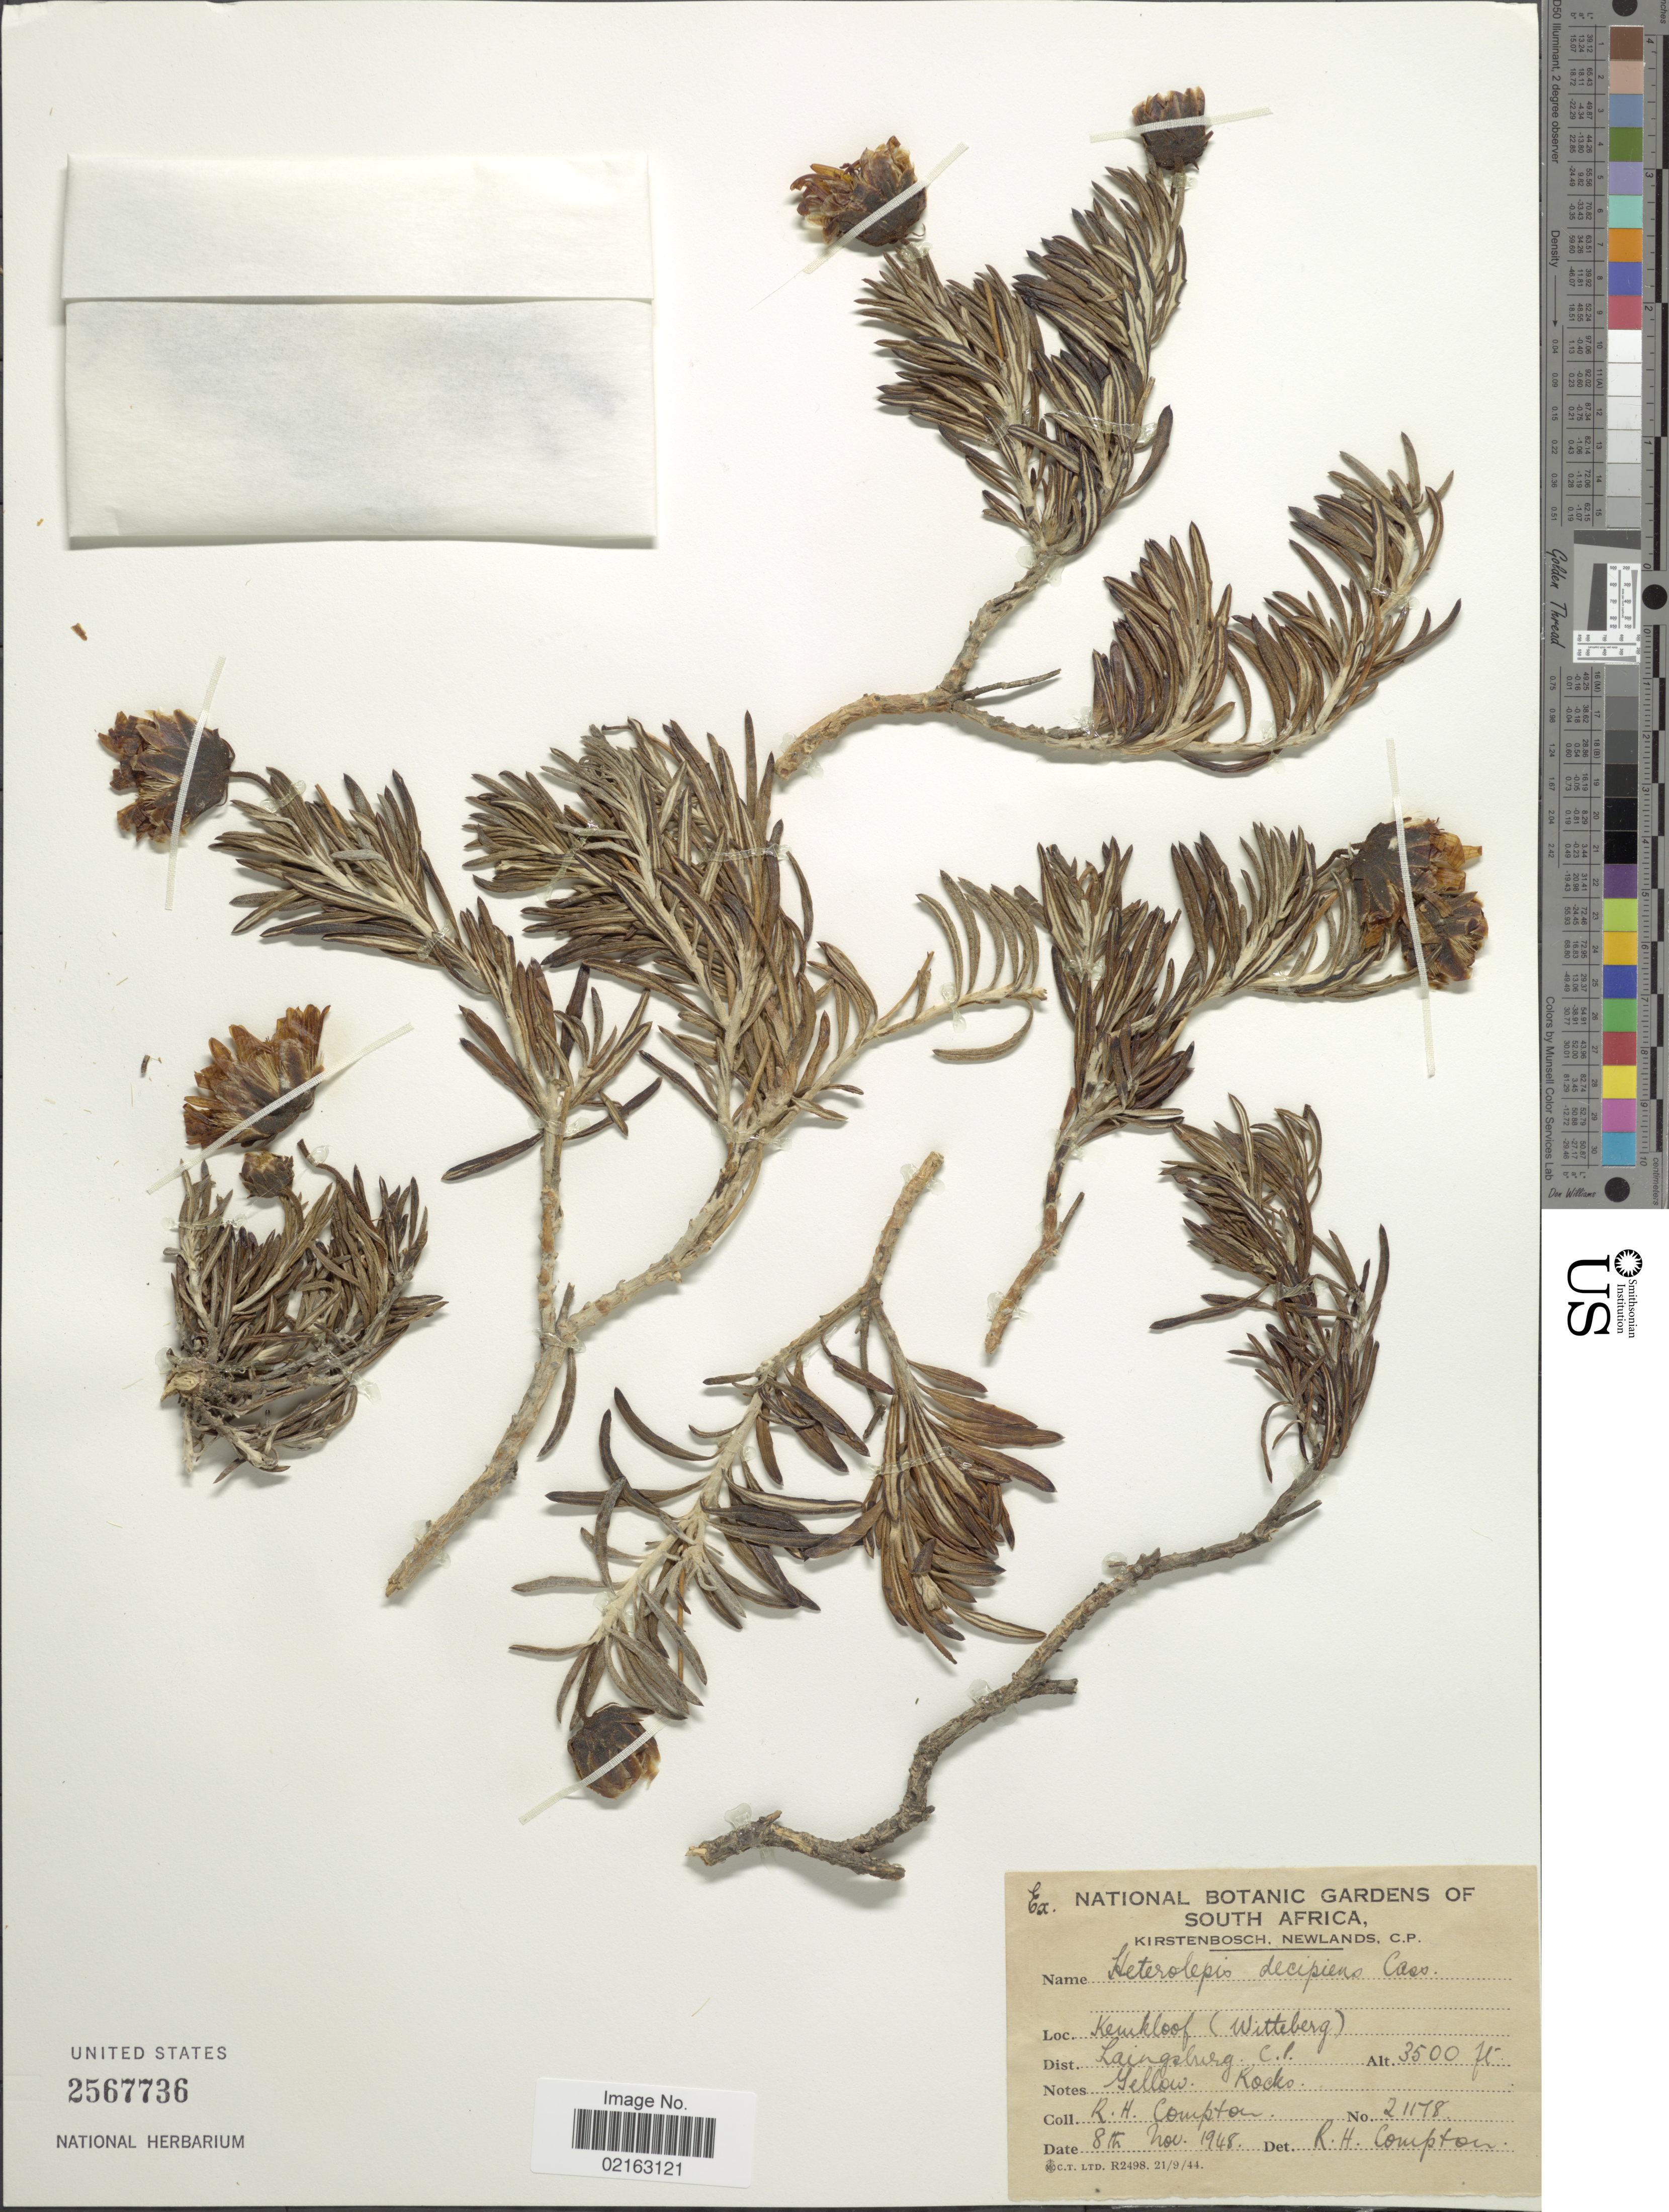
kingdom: Plantae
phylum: Tracheophyta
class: Magnoliopsida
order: Asterales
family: Asteraceae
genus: Heterolepis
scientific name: Heterolepis aliena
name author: (L. f.) Druce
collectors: R. H. Compton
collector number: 21178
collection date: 1948-11-08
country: South Africa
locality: Kemkloof (Witteberg). Dist. Laingsburg, C.P.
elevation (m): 1067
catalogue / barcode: US 2567736